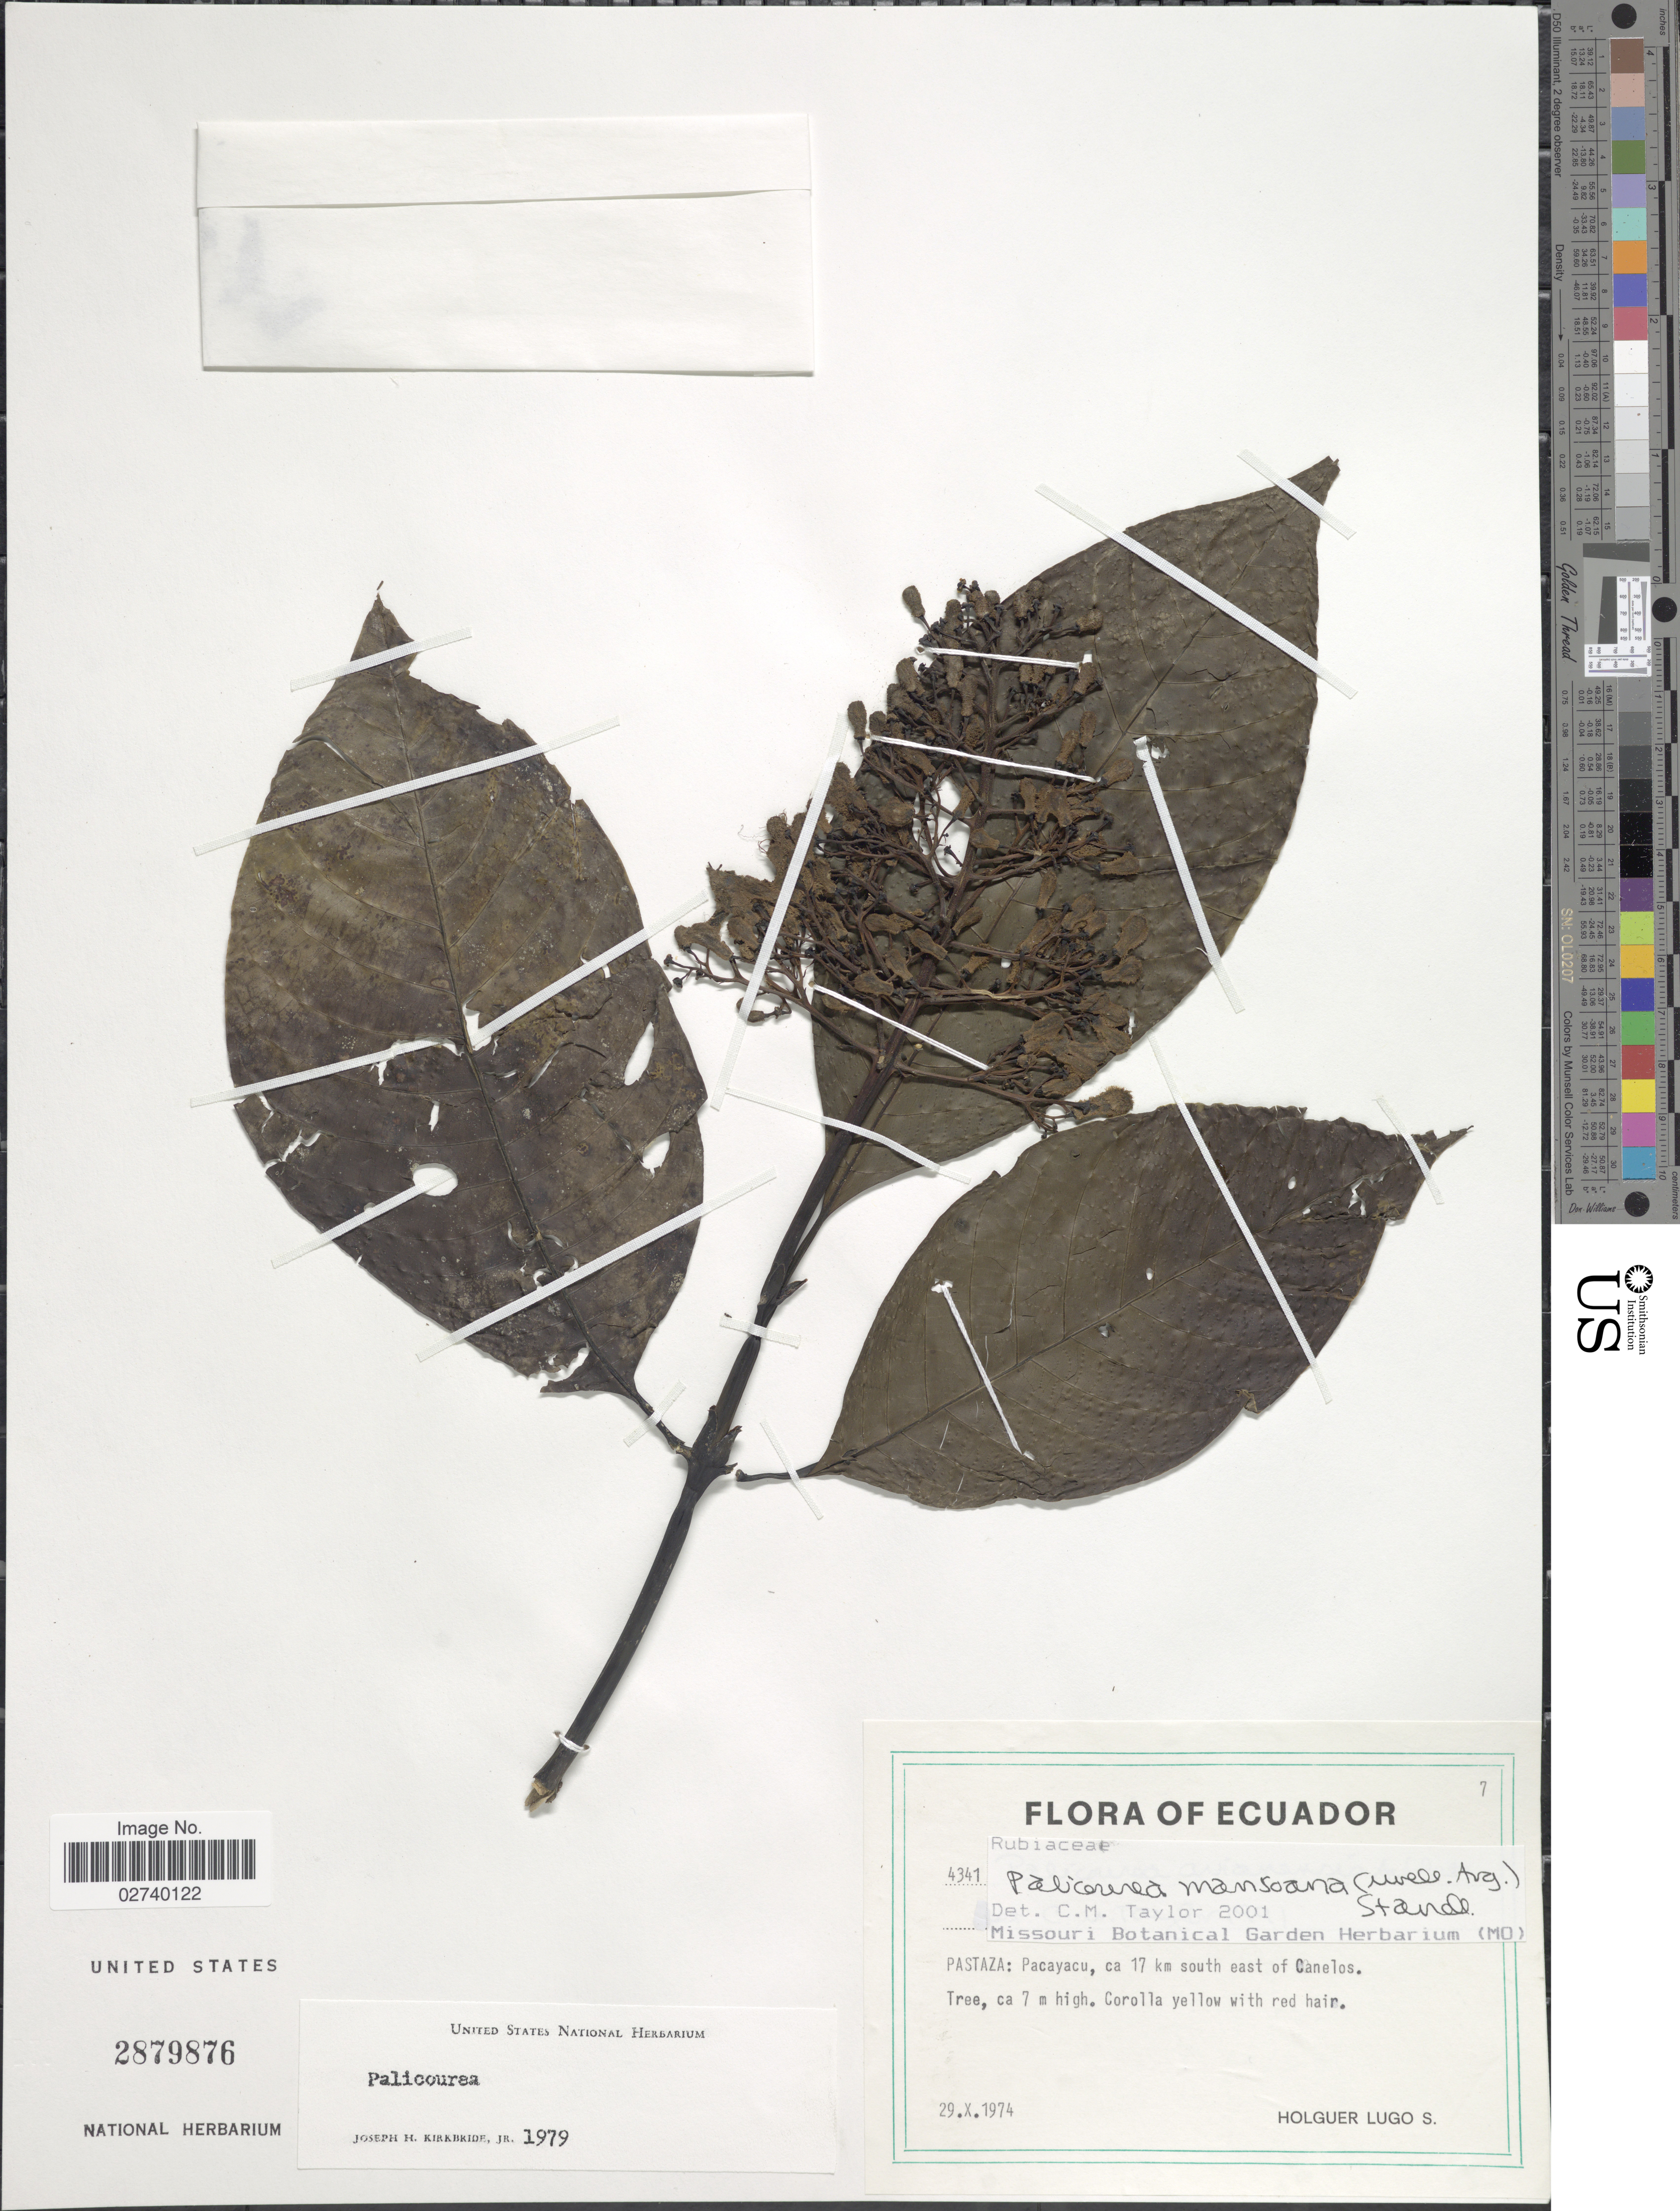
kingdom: Plantae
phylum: Tracheophyta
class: Magnoliopsida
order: Gentianales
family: Rubiaceae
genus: Palicourea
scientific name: Palicourea mansoana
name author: (Müll. Arg.) Standl.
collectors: H. Lugo S.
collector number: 4341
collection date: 1974-10-29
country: Ecuador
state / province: Pastaza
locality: Pacayacu, ca 17 km south east of Canelos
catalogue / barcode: US 2879876